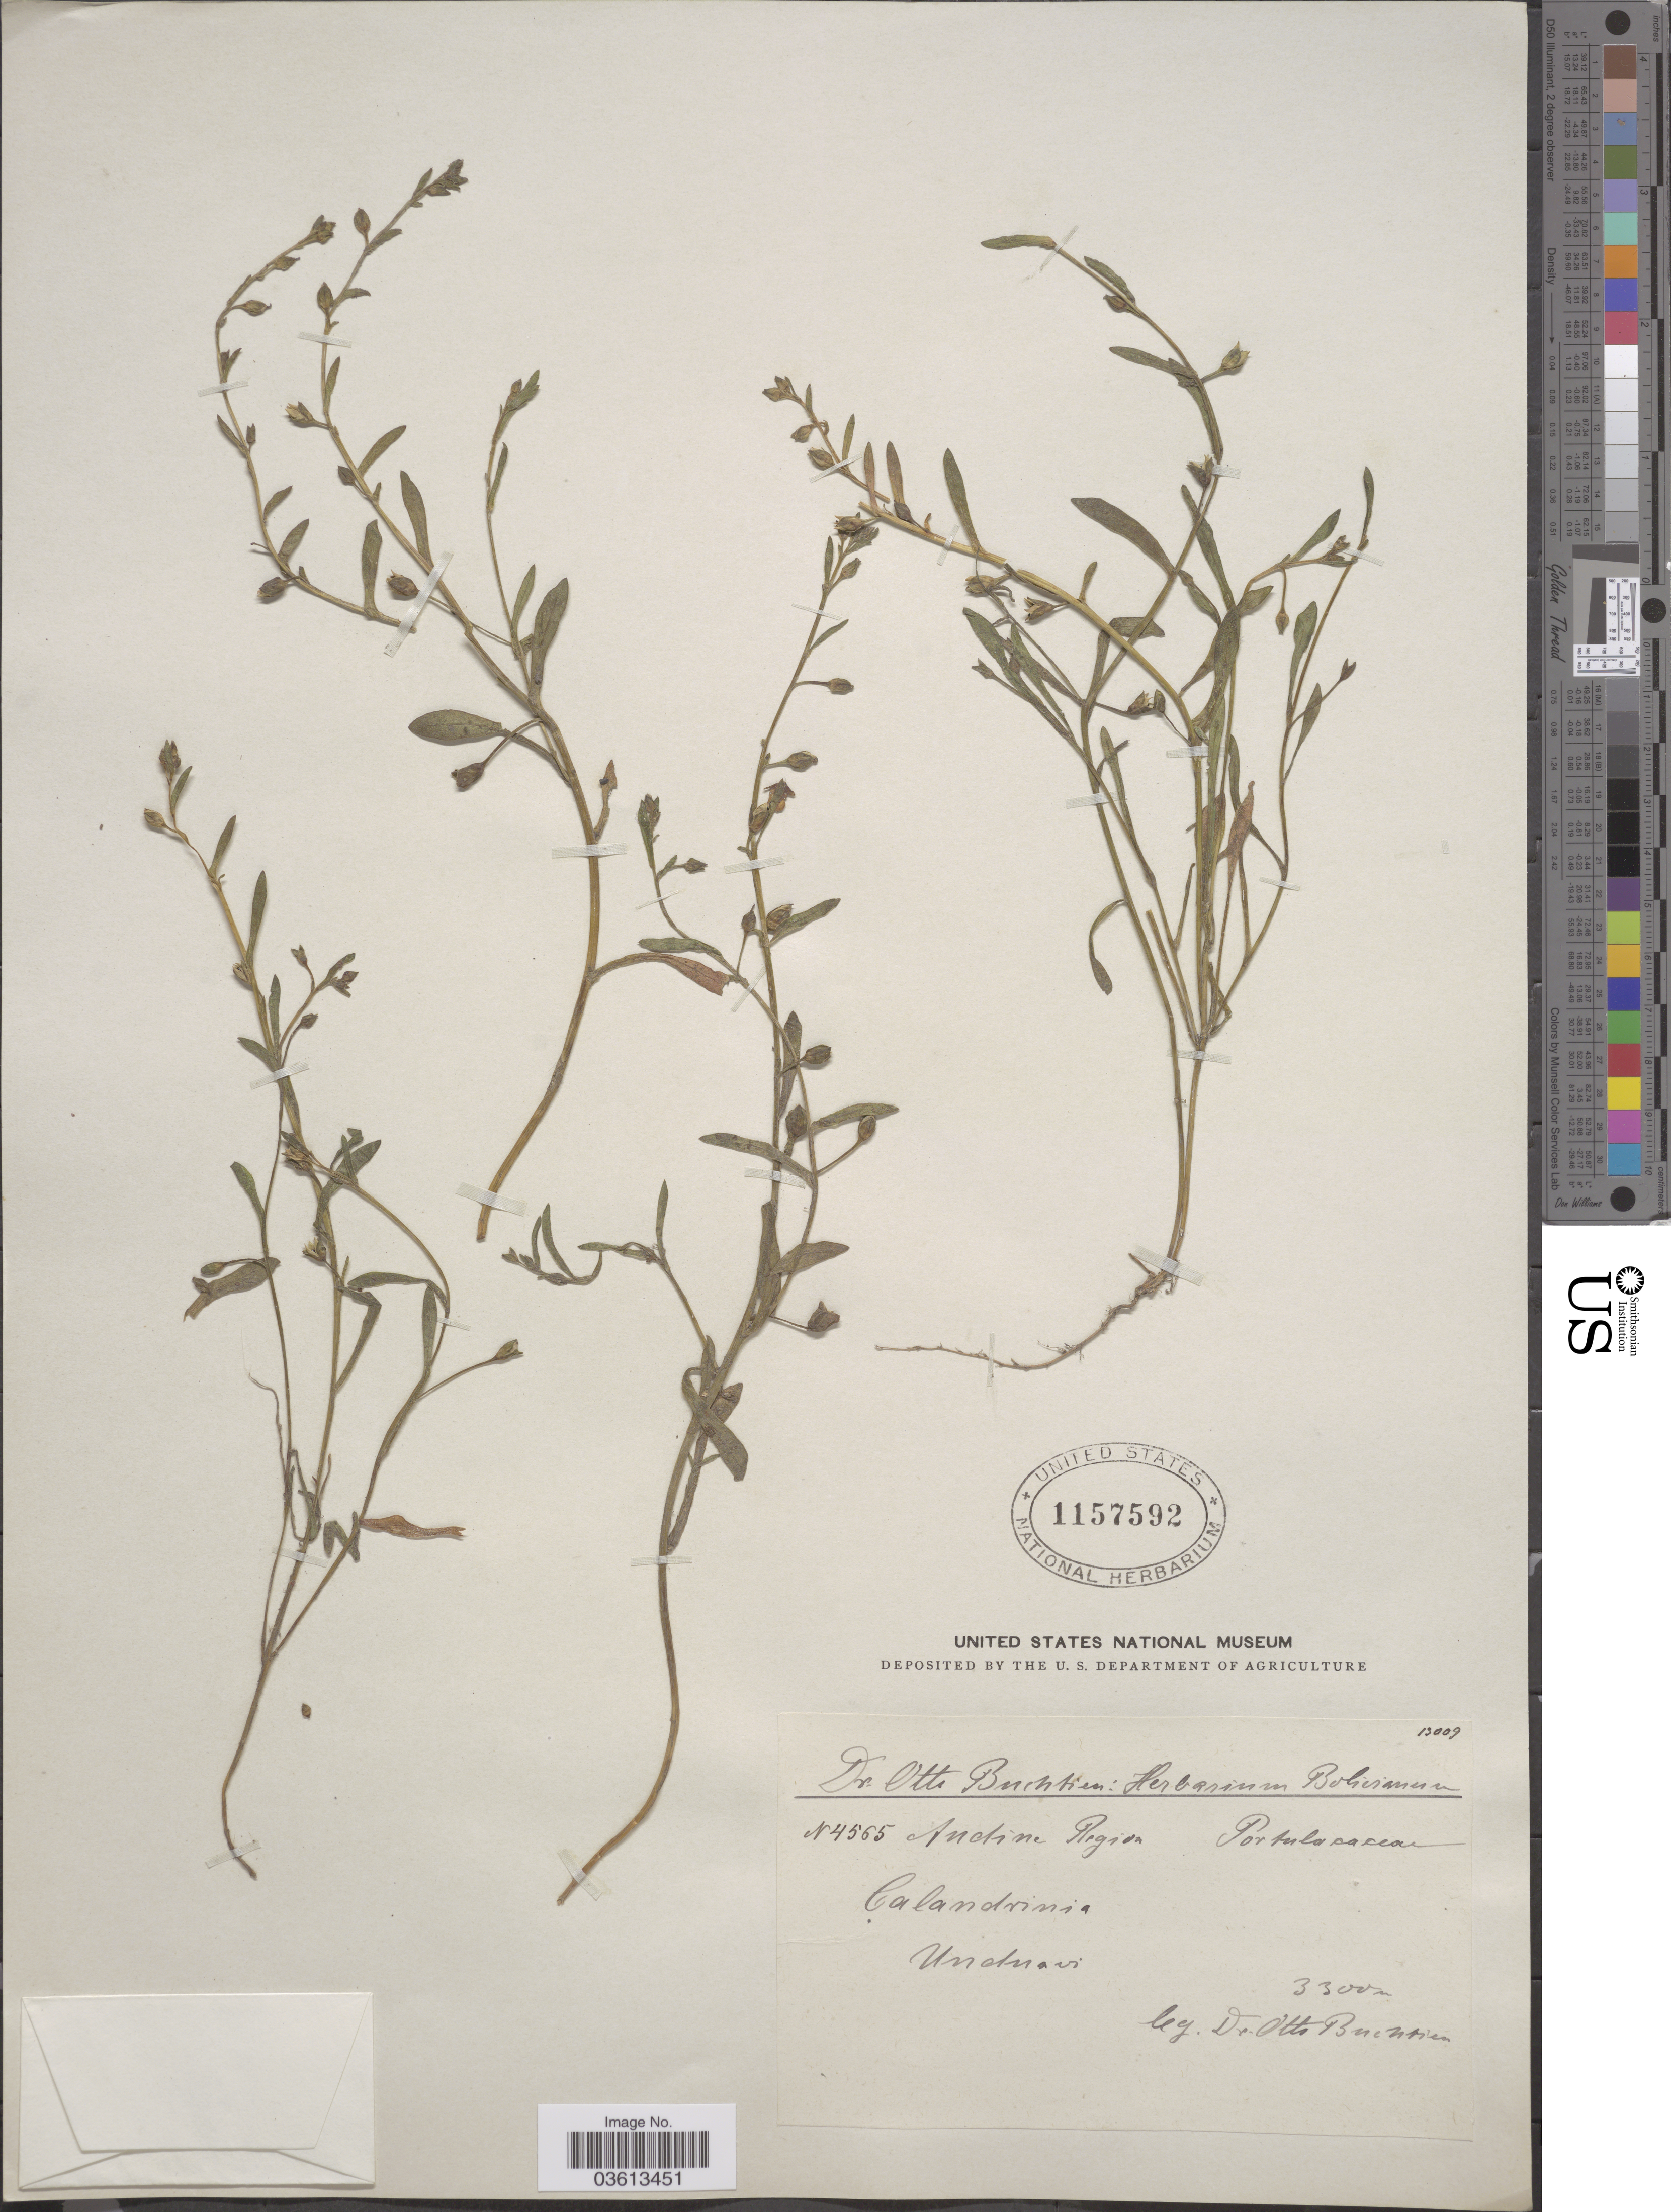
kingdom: Plantae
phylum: Tracheophyta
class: Magnoliopsida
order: Caryophyllales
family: Montiaceae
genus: Calandrinia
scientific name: Calandrinia ciliata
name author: (Ruiz & Pav.) DC.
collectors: O. Buchtien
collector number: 4565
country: Bolivia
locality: Andine Region. Unduavi.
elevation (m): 3300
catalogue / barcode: US 1157592